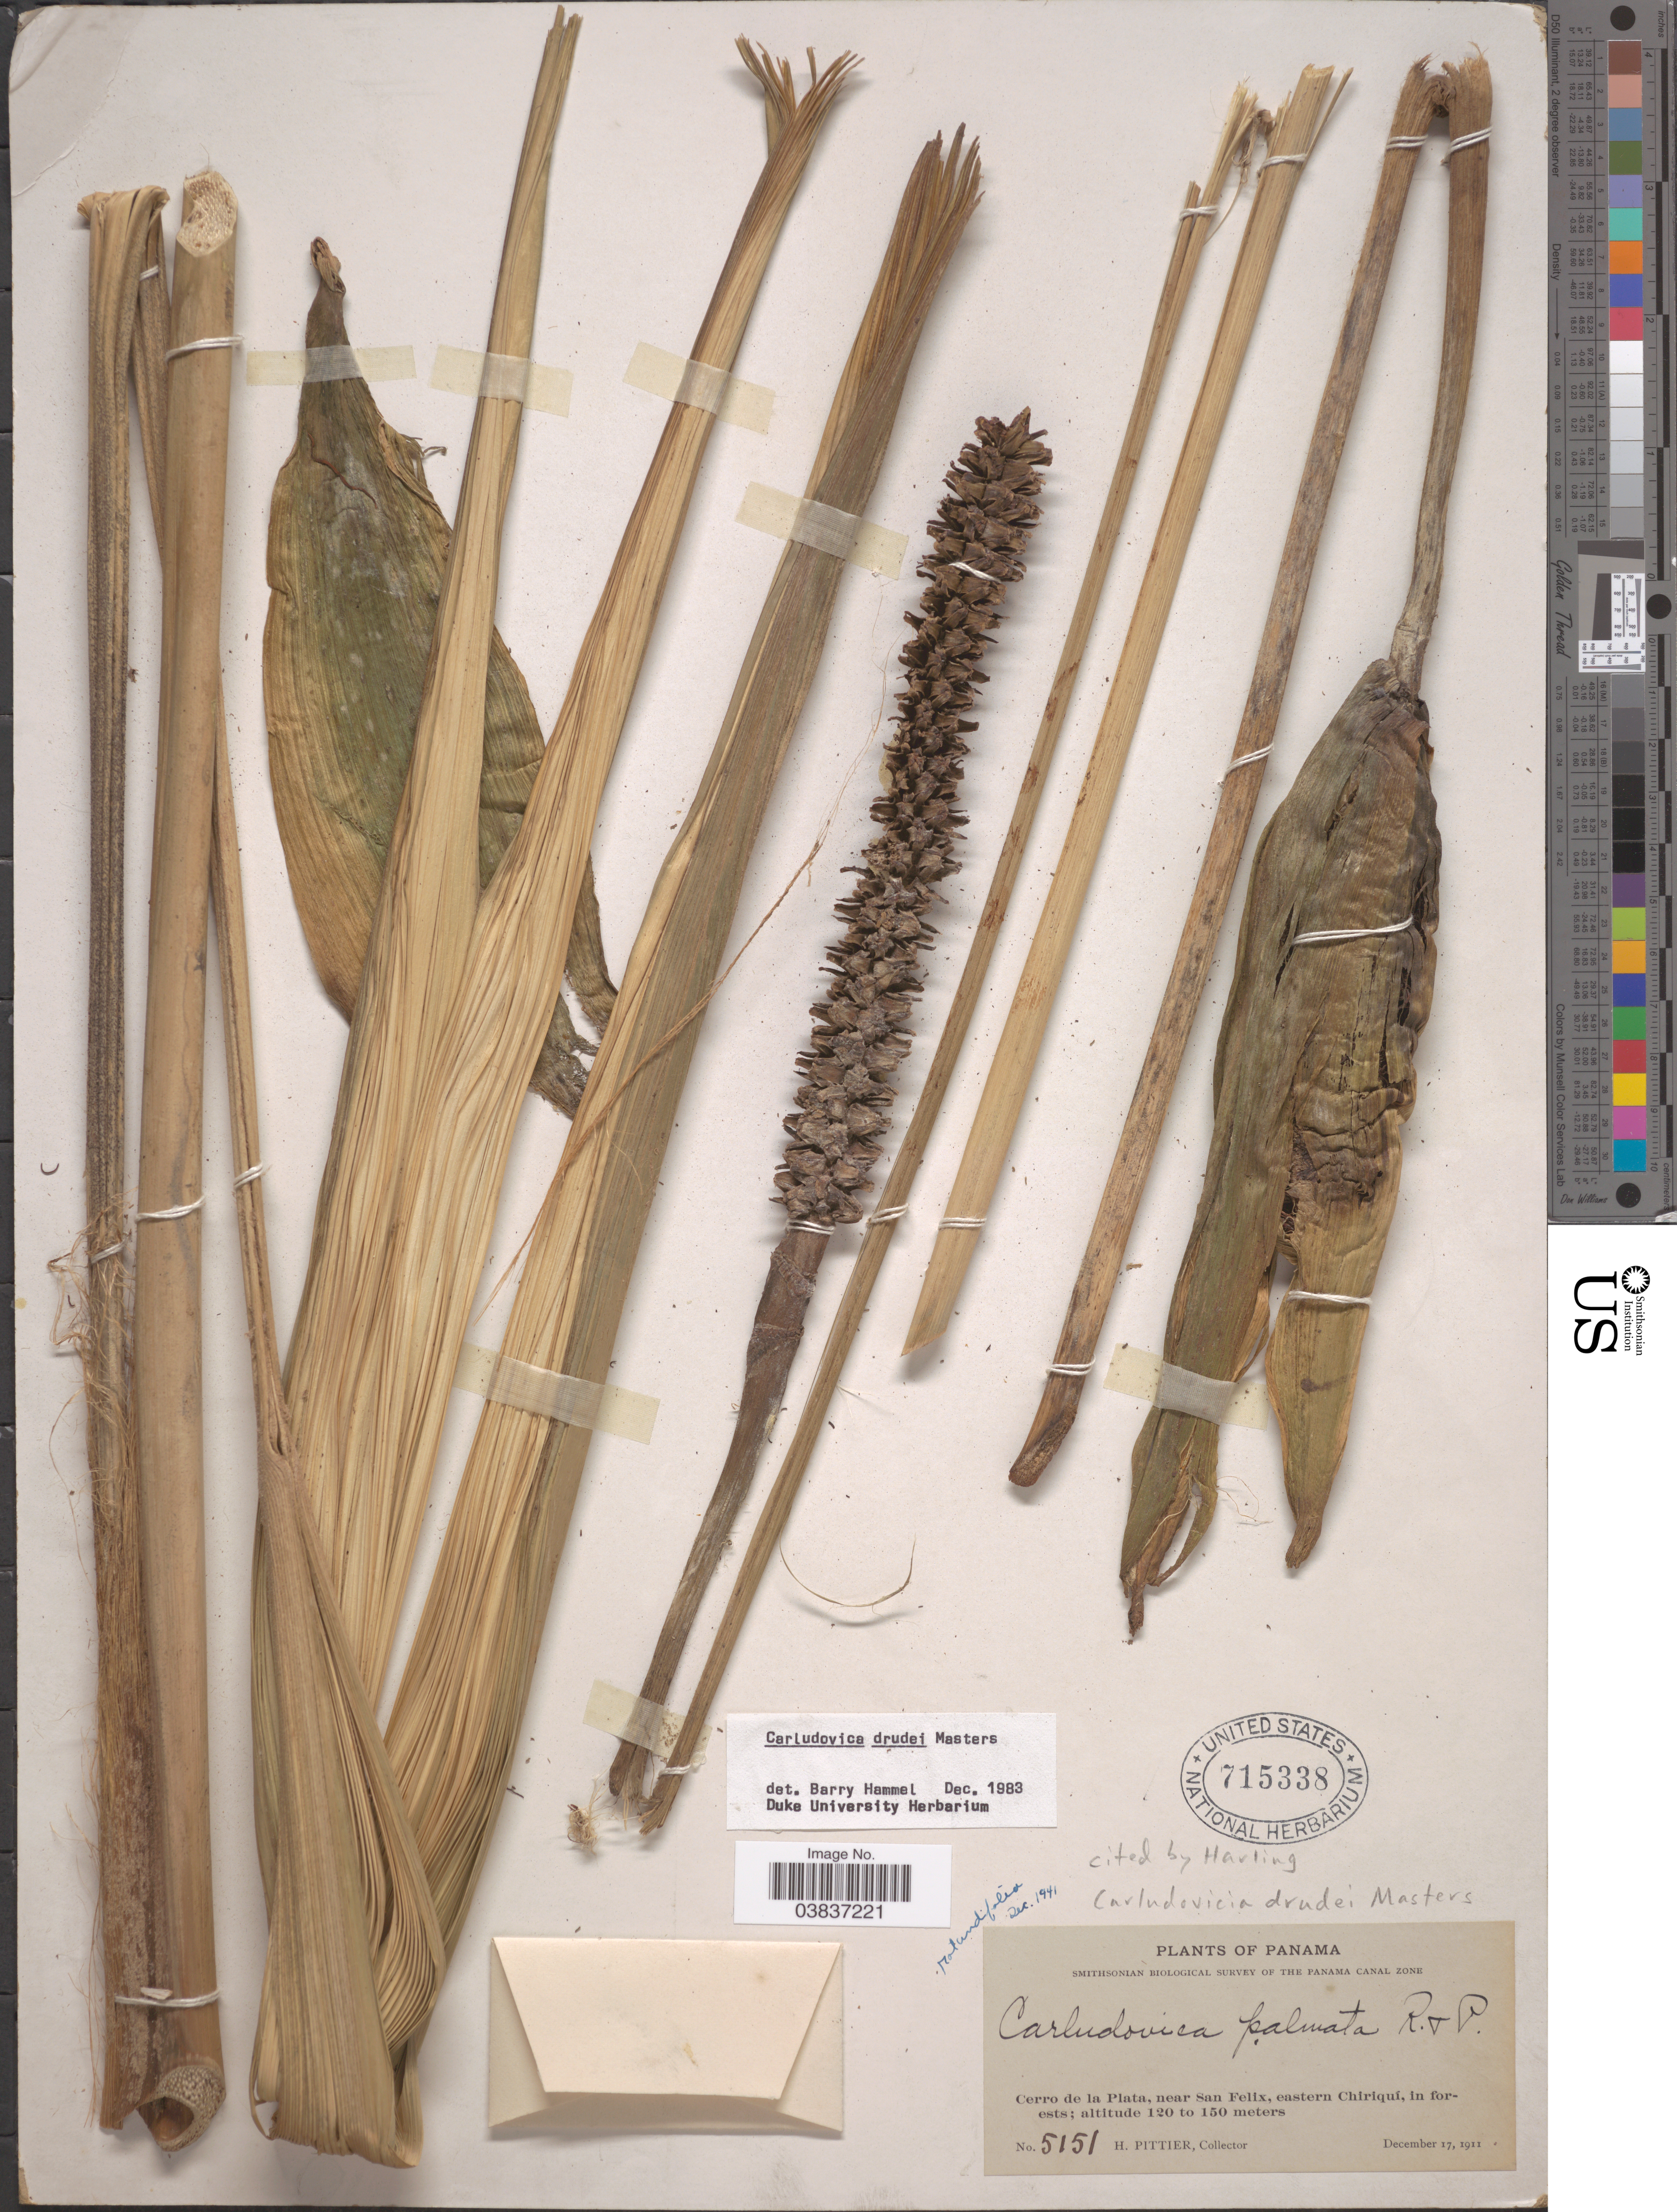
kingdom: Plantae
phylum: Tracheophyta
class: Liliopsida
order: Pandanales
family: Cyclanthaceae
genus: Carludovica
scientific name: Carludovica drudei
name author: Mast.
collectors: H. F. Pittier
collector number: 5151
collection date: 1911-12-17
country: Panama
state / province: Chiriqui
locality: The Panama Canal Zone. Cerro de la Plata, near San Felix, eastern Chiriqui.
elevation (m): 120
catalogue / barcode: US 715338